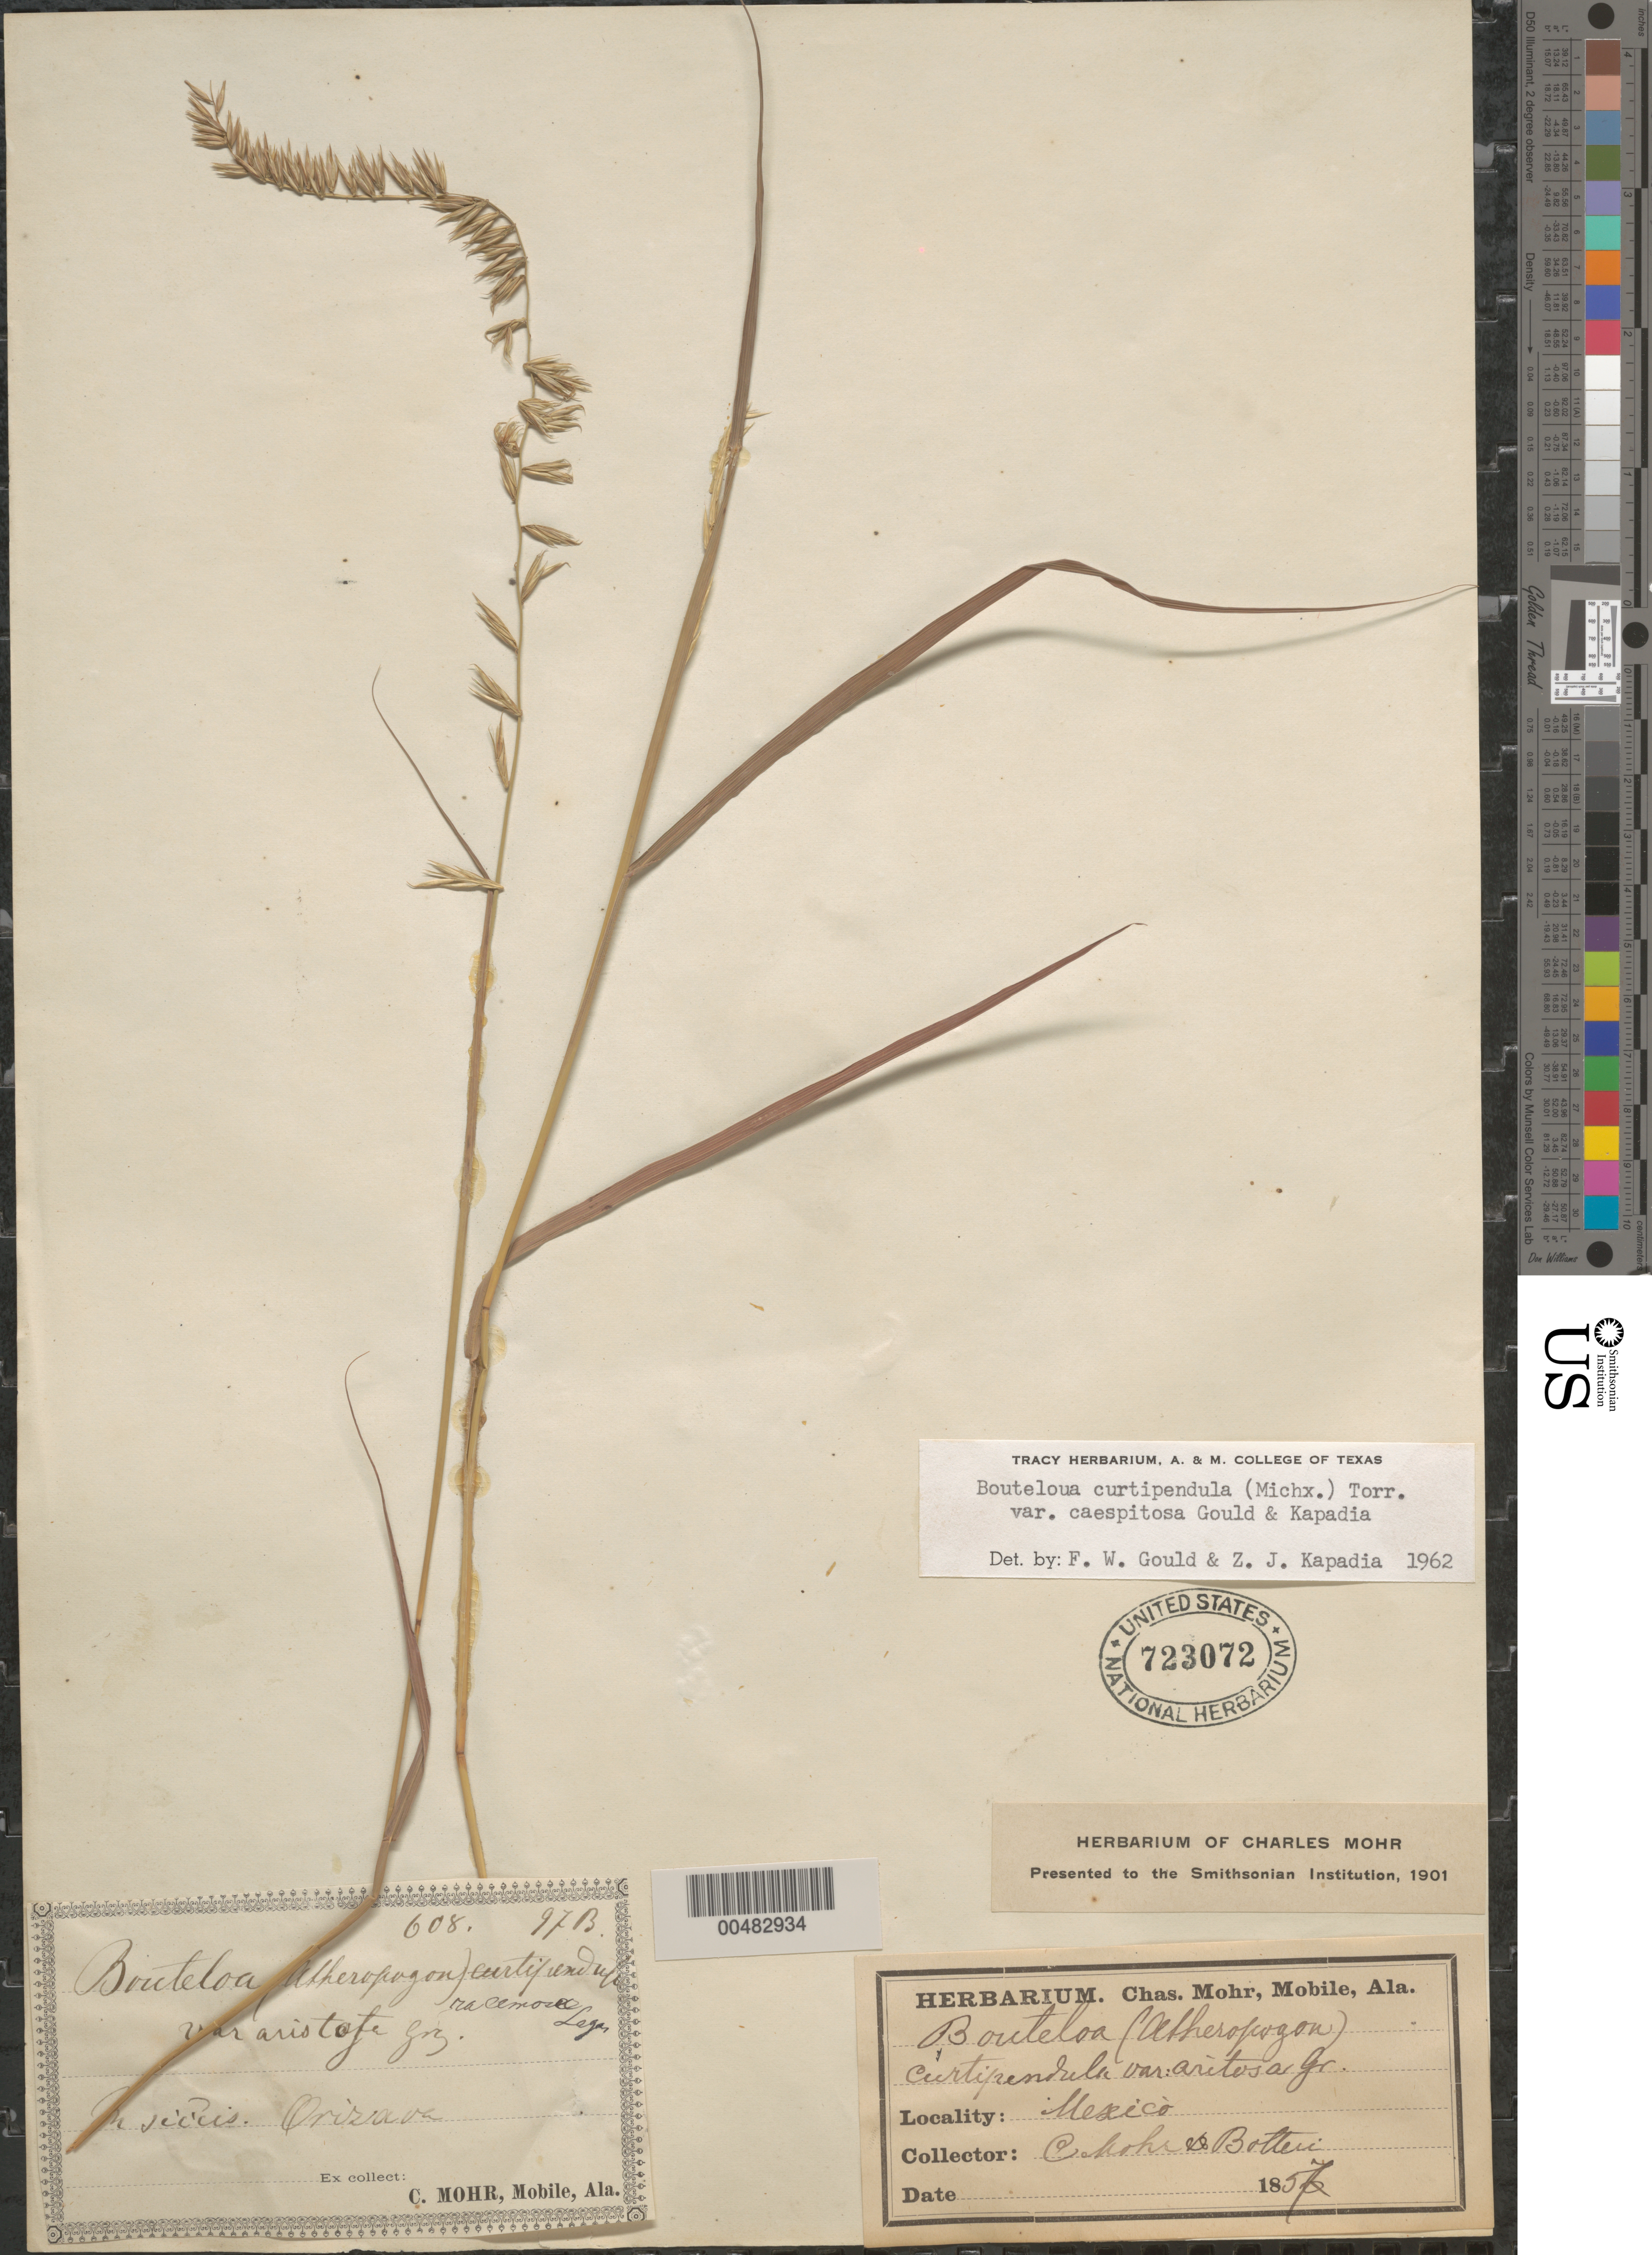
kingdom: Plantae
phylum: Tracheophyta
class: Liliopsida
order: Poales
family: Poaceae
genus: Bouteloua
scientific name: Bouteloua curtipendula var. caespitosa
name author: Gould & Kapadia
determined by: Gould, F. W.; Kapadia, Zarir J.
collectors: C. T. Mohr & M. Botteri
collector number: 608/27B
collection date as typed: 1856 or 1857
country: Mexico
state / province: Veracruz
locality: Orizaba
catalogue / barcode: US 723072